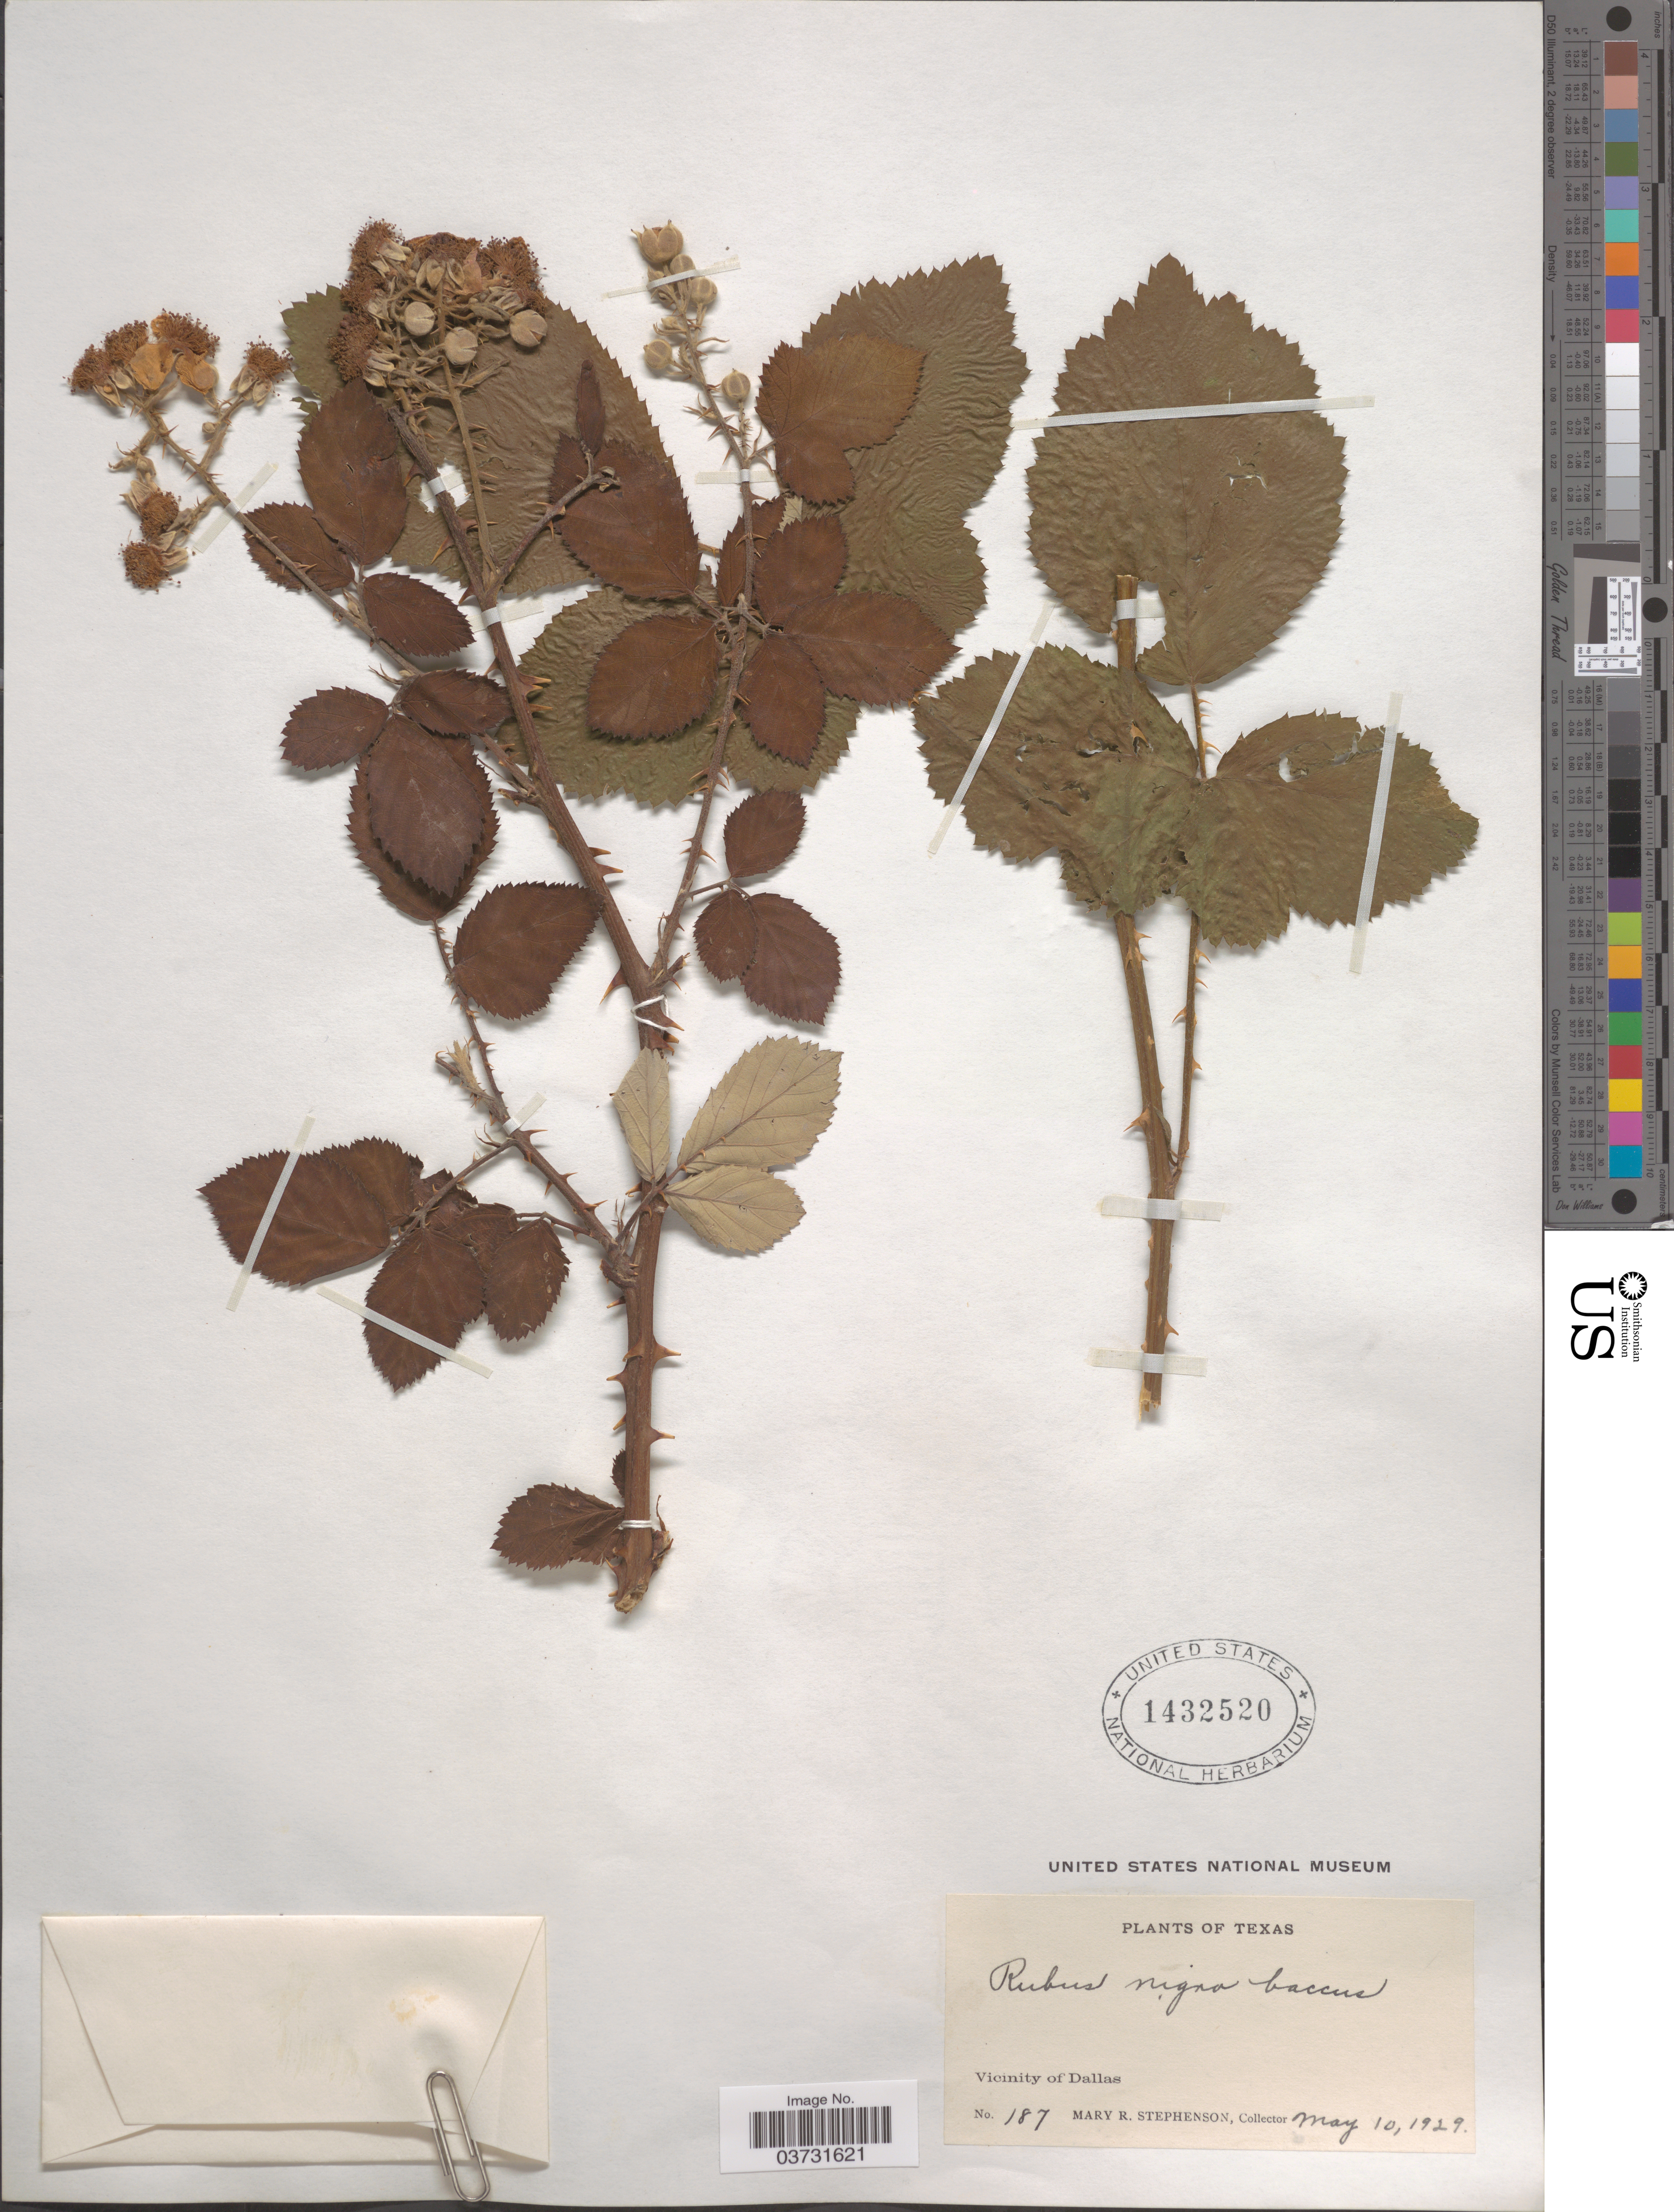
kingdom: Plantae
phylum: Tracheophyta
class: Magnoliopsida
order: Rosales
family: Rosaceae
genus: Rubus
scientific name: Rubus nigrobaccus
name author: L.H. Bailey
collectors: M. Stephenson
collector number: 187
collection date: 1929-05-10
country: United States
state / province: Texas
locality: Vicinity of Dallas.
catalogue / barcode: US 1432520